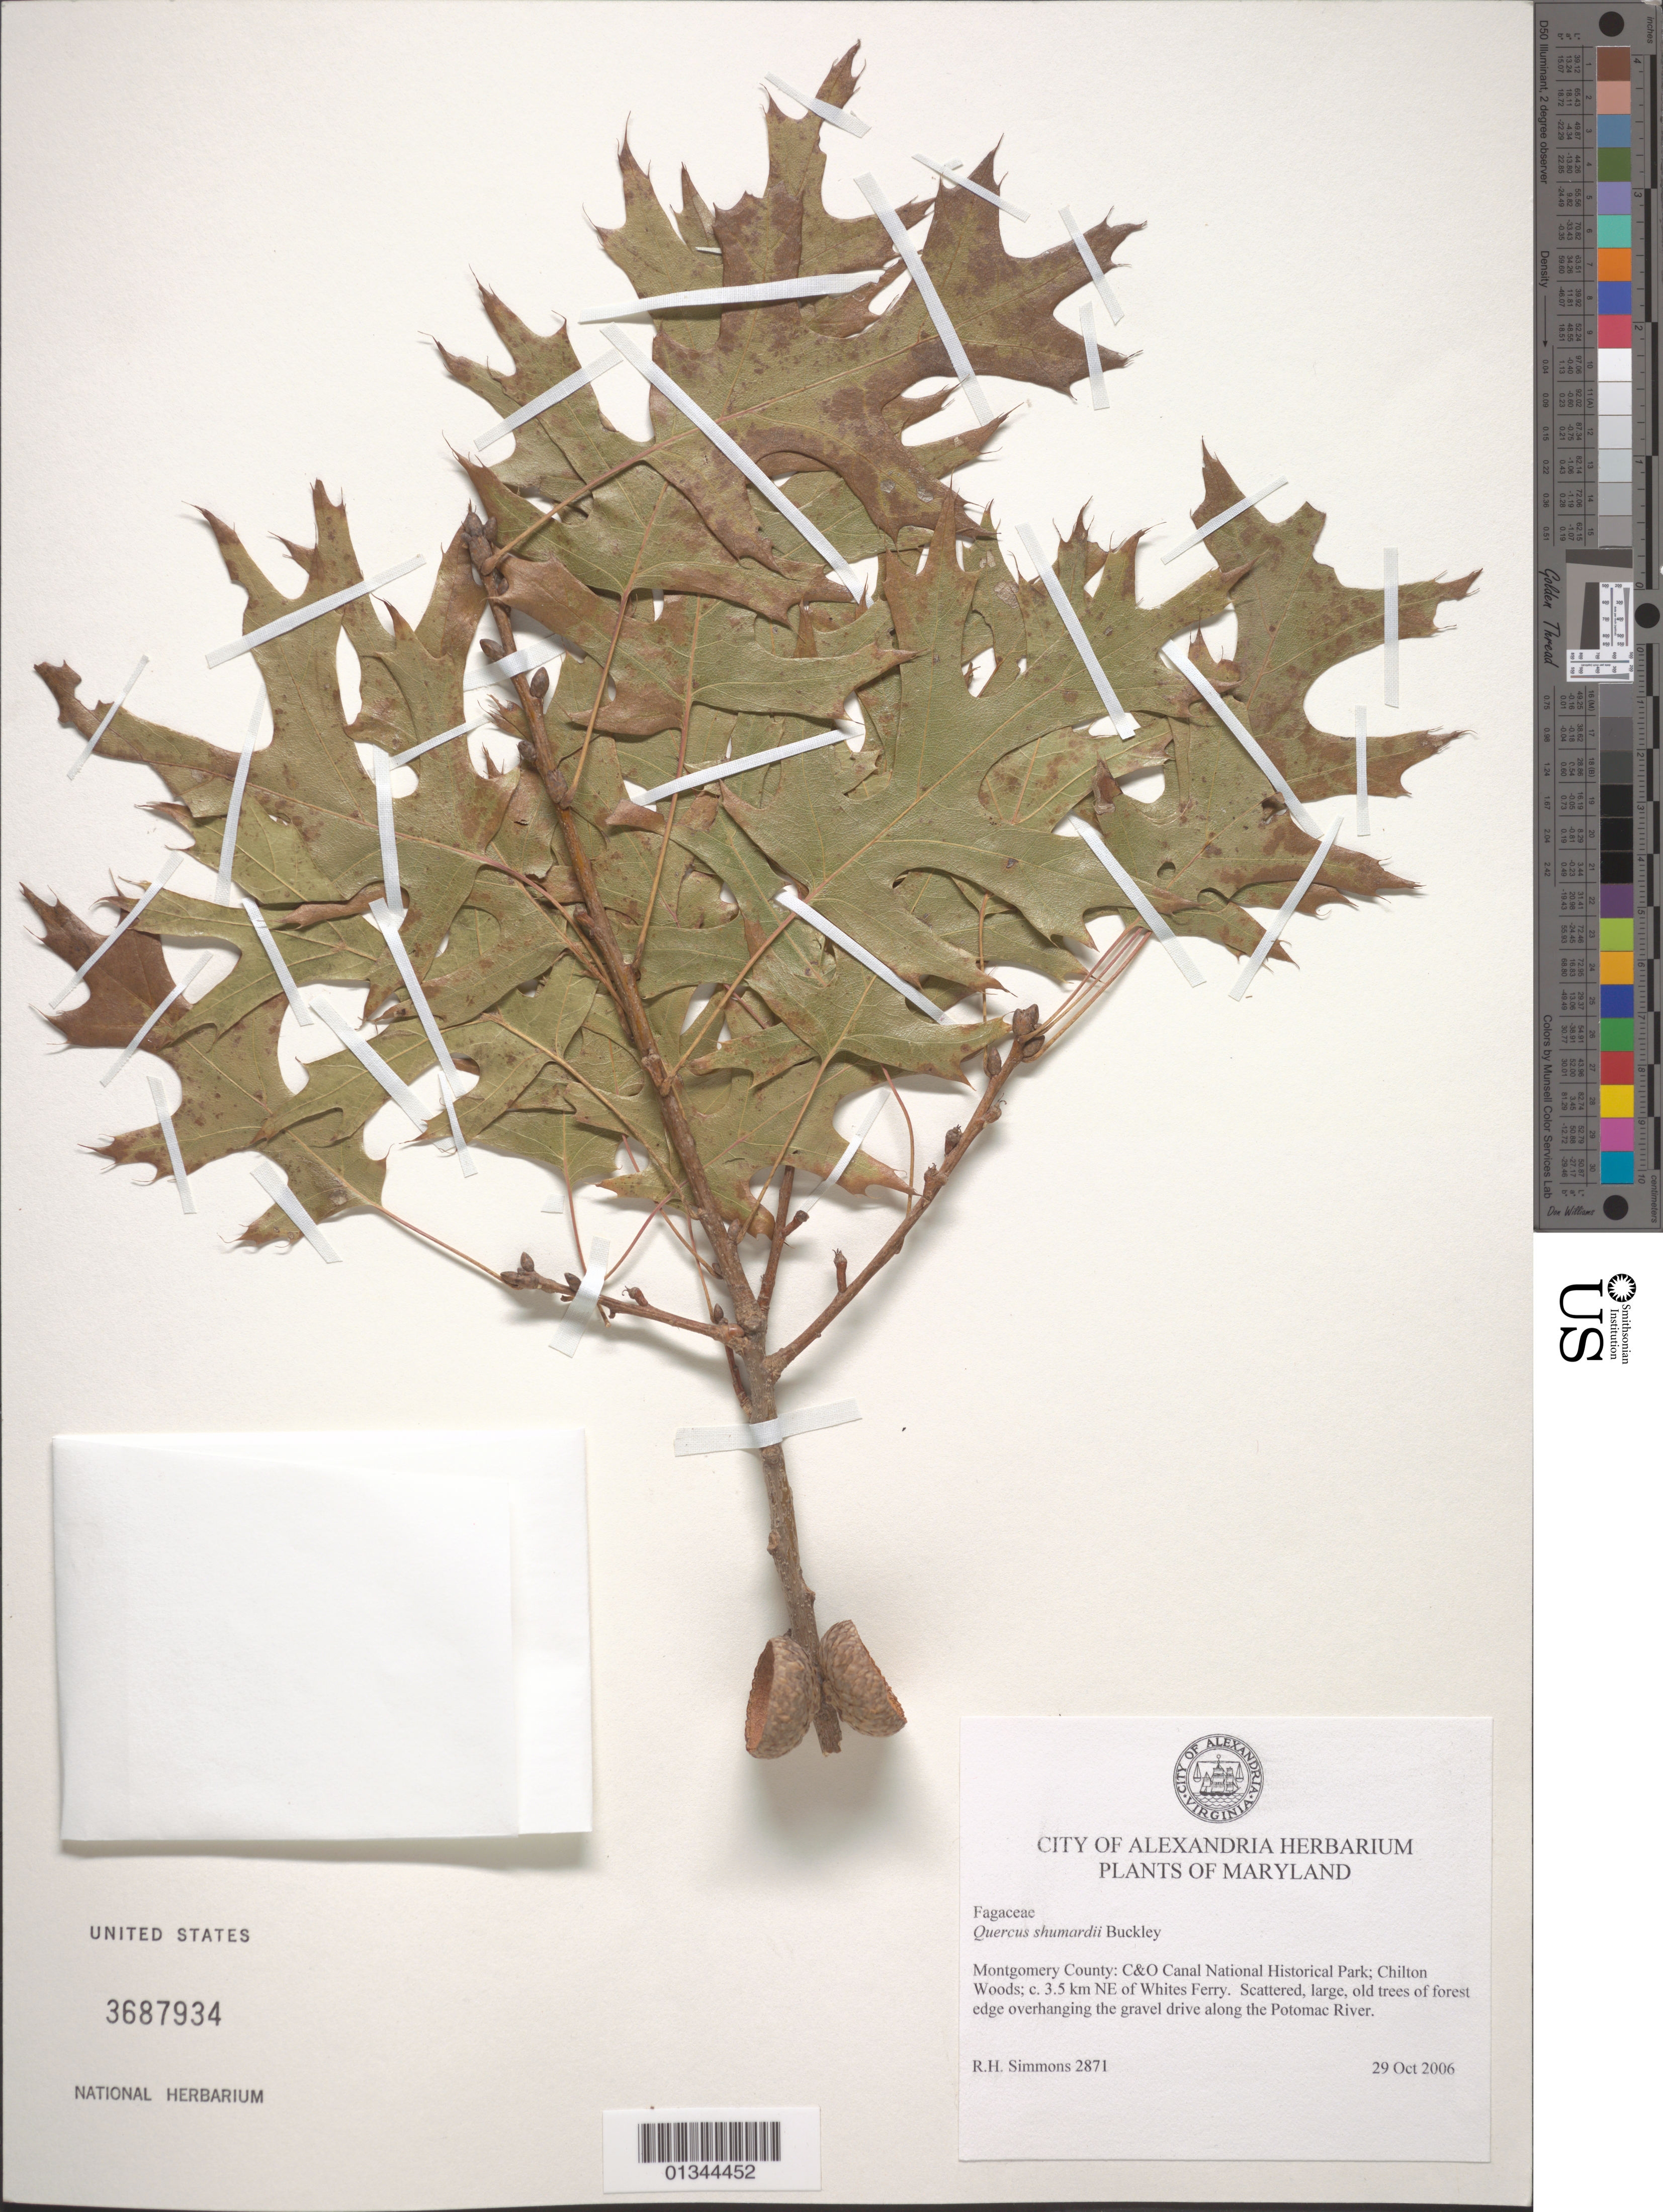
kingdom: Plantae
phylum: Tracheophyta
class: Magnoliopsida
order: Fagales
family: Fagaceae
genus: Quercus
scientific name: Quercus shumardii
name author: Buckley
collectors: R. H. Simmons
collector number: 2871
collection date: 2006-10-29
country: United States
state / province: Maryland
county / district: Montgomery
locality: C&O Canal National Historical Park, Chilton Woods, c. 3.5 km NE of Whites Ferry.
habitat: Scattered, large, old trees of forest edge overhanging the gravel drive along the Potomac River.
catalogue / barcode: US 3687934